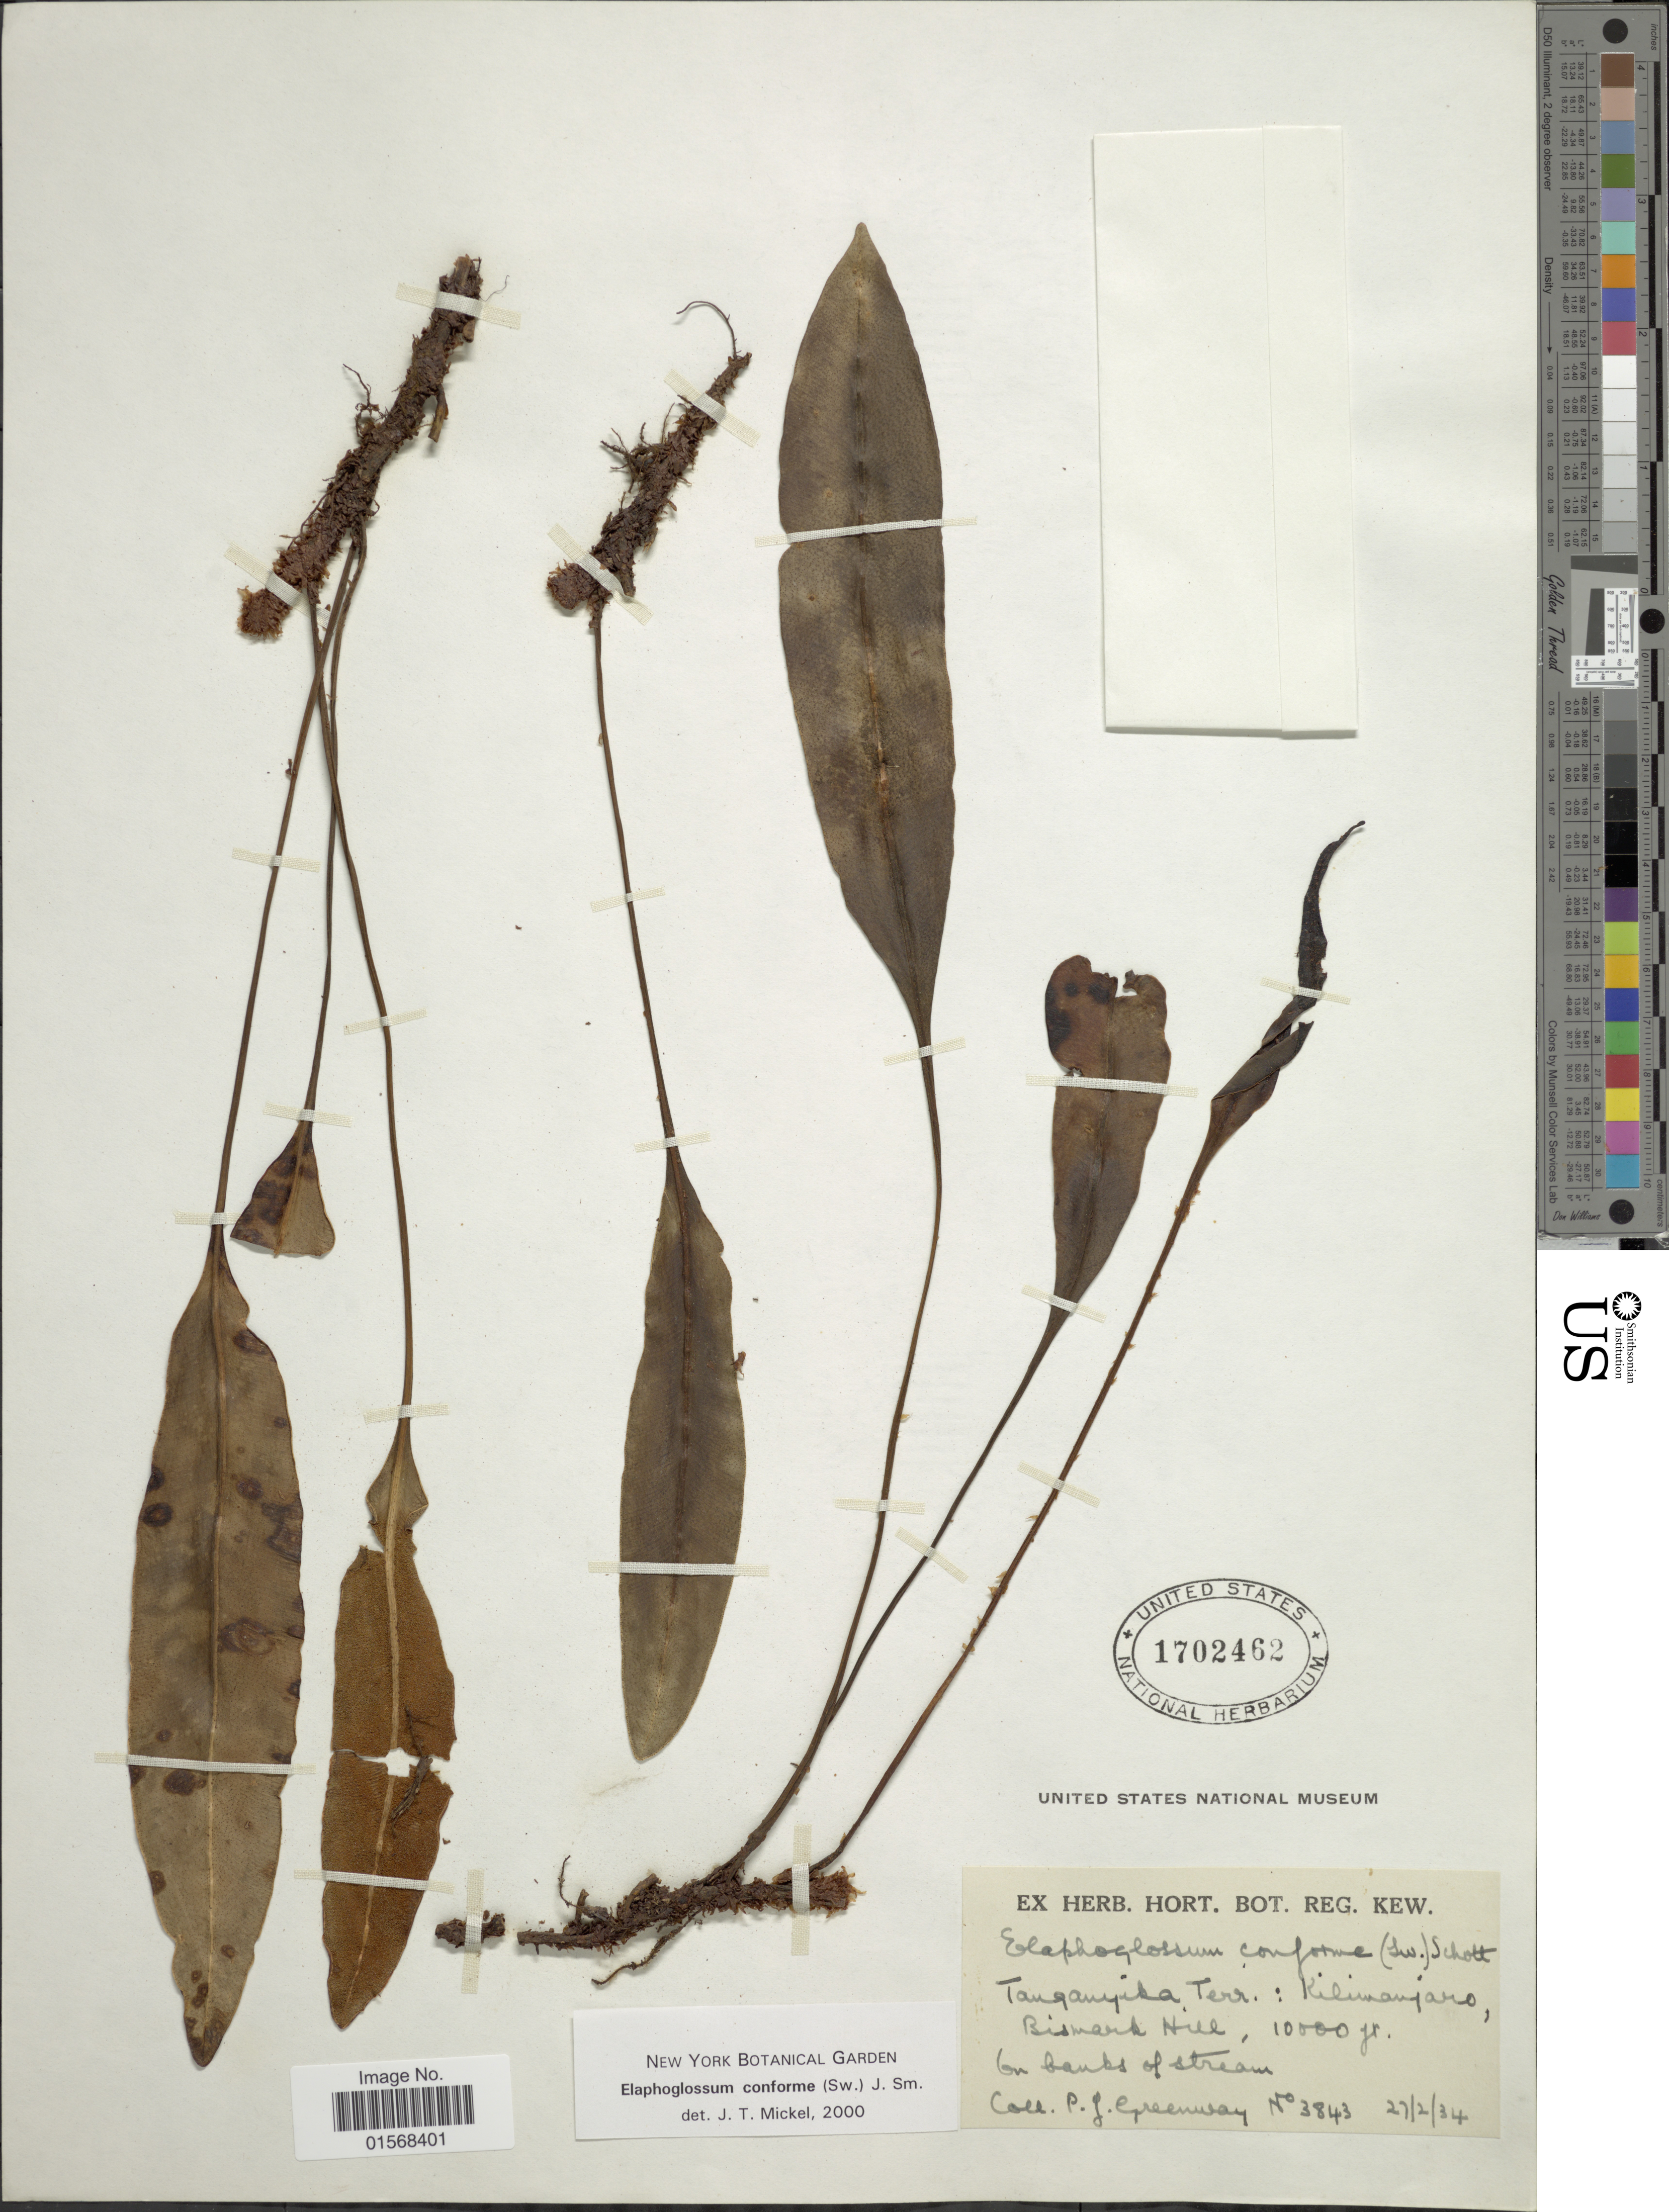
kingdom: Plantae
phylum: Tracheophyta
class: Polypodiopsida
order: Polypodiales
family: Dryopteridaceae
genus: Elaphoglossum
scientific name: Elaphoglossum conforme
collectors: P. J. Greenway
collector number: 3843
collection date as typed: Transcribed d/m/y: 27/2/34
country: Tanzania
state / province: Kilimanjaro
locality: Tanganyika Terr.: Kilimanjaro, Bismark Hill.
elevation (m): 3048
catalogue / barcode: US 1702462